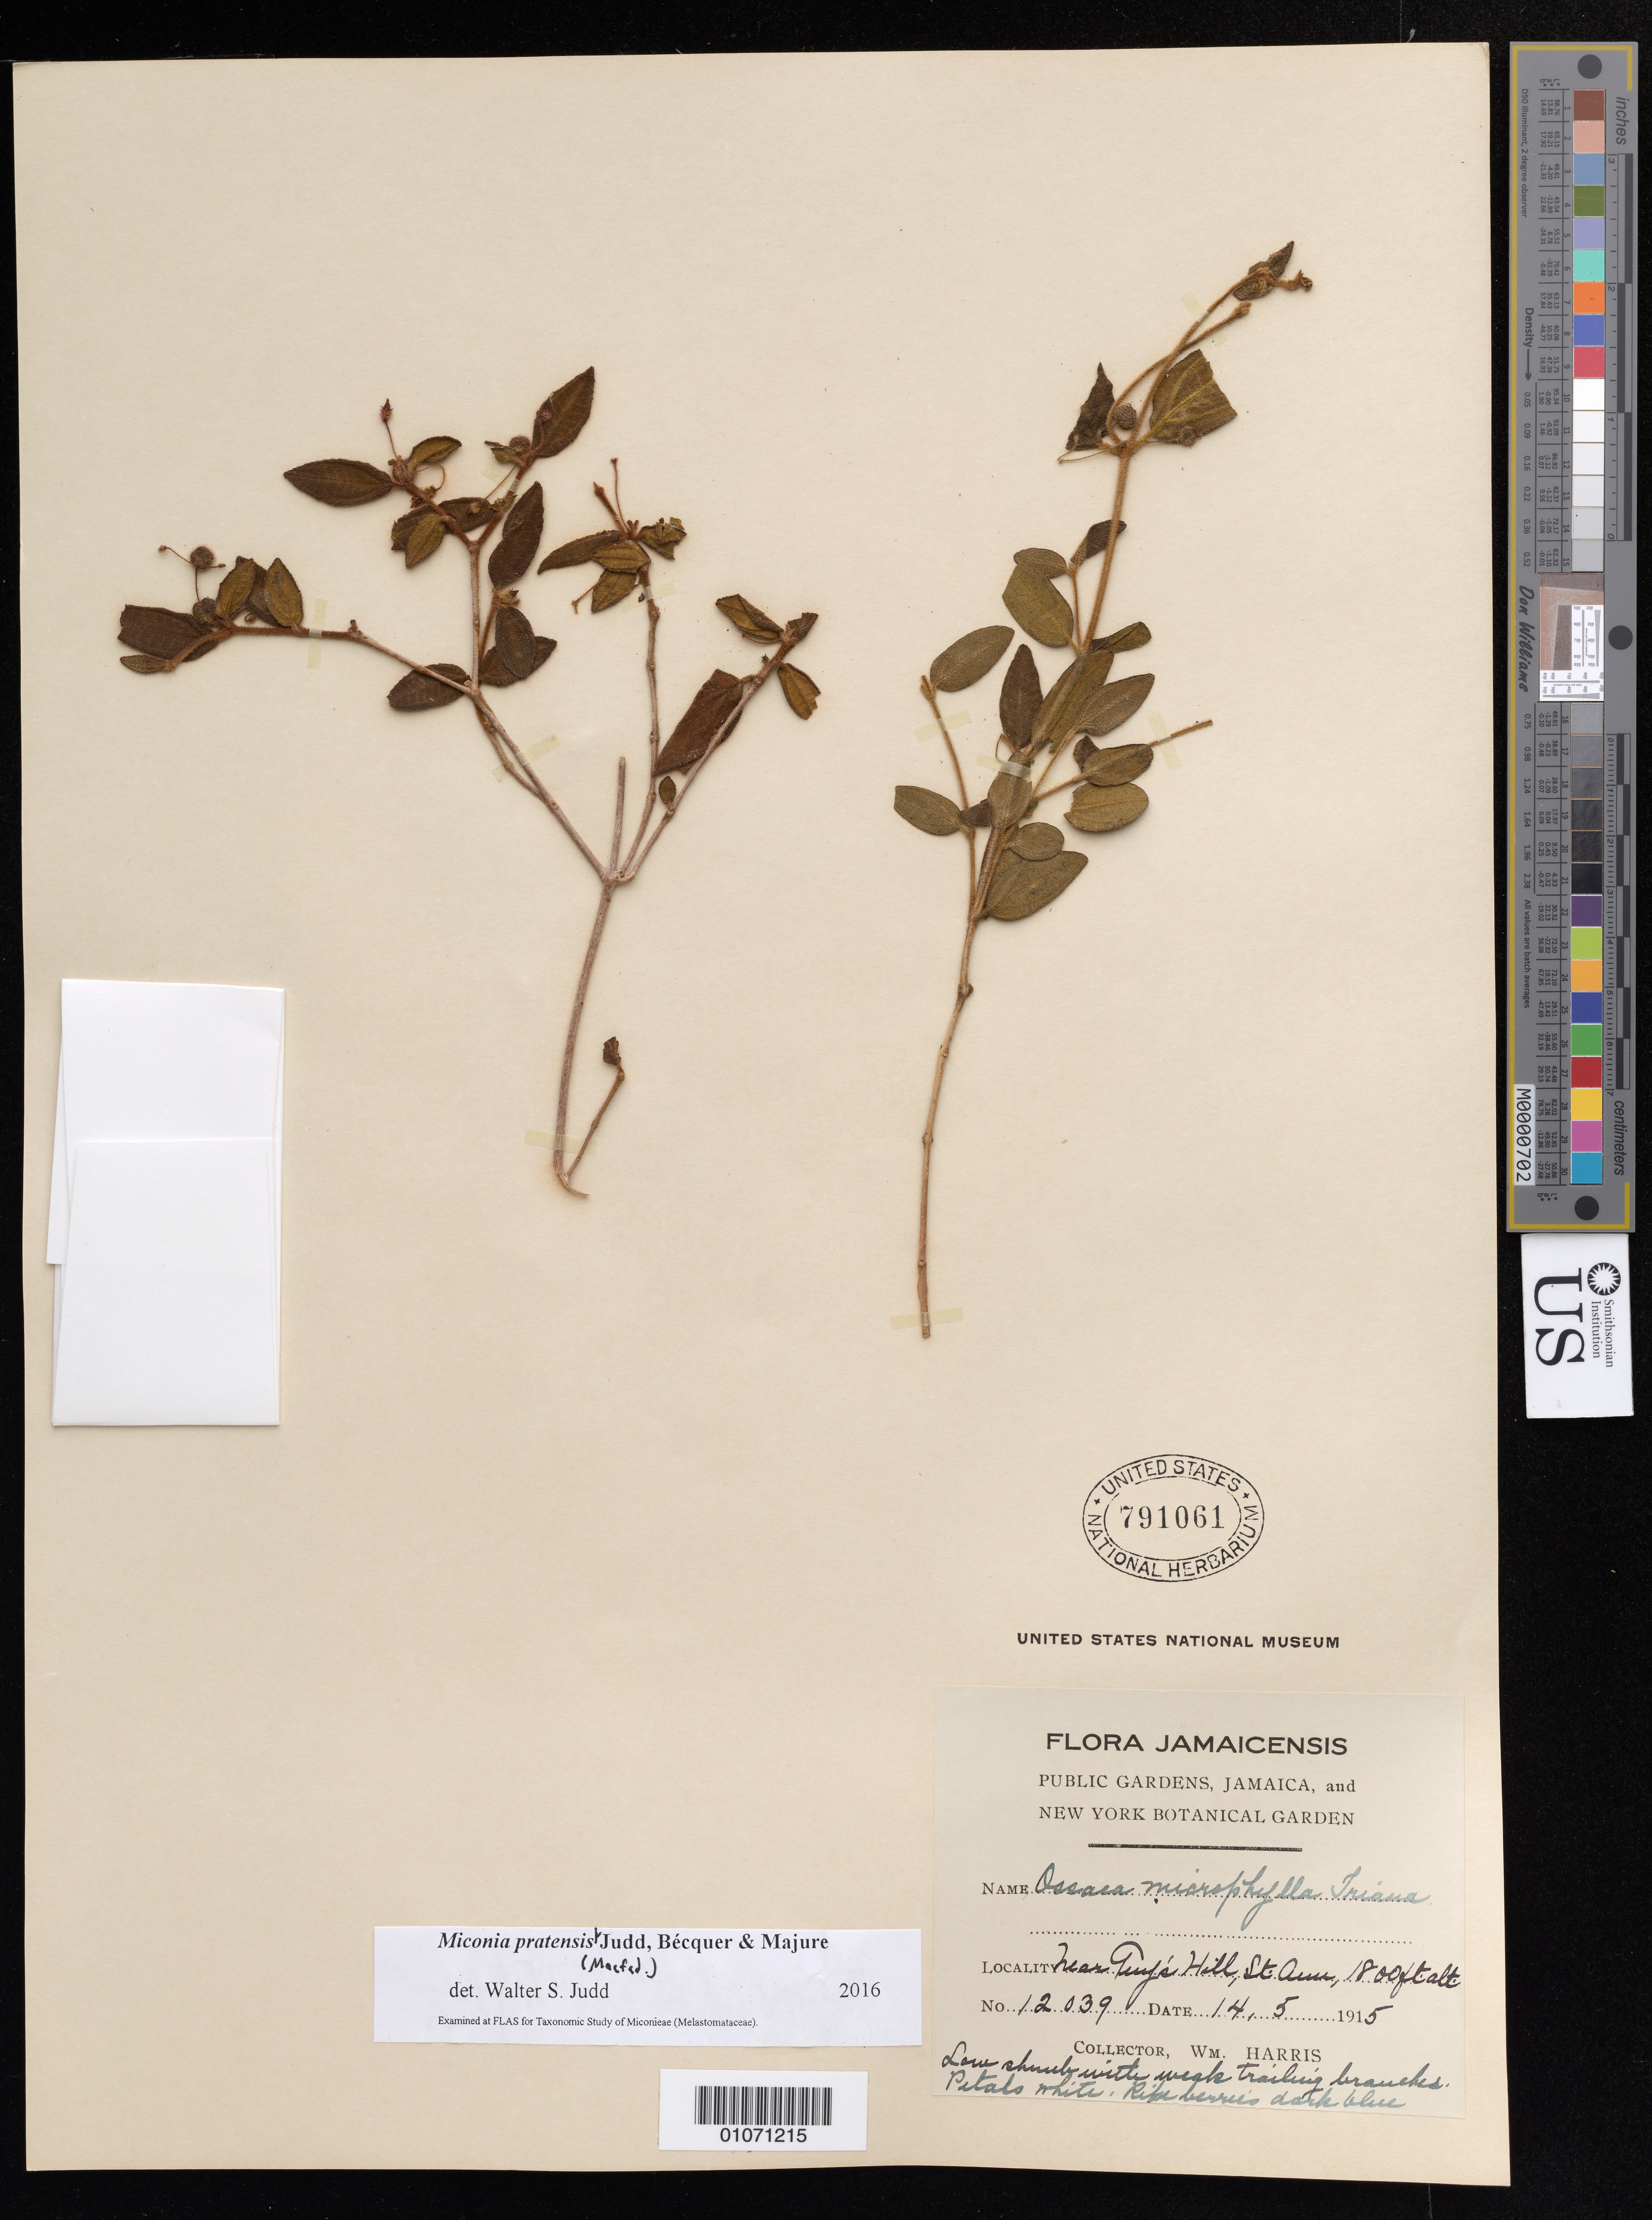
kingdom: Plantae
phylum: Tracheophyta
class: Magnoliopsida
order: Myrtales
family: Melastomataceae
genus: Miconia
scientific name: Miconia pratensis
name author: Judd et al.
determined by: Judd, Walter S.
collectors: W. Harris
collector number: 12039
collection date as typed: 14 May 1915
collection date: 1915-05-14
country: Jamaica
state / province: Saint Ann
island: Jamaica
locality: Guy's Hill [?], near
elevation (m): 549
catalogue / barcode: US 791061